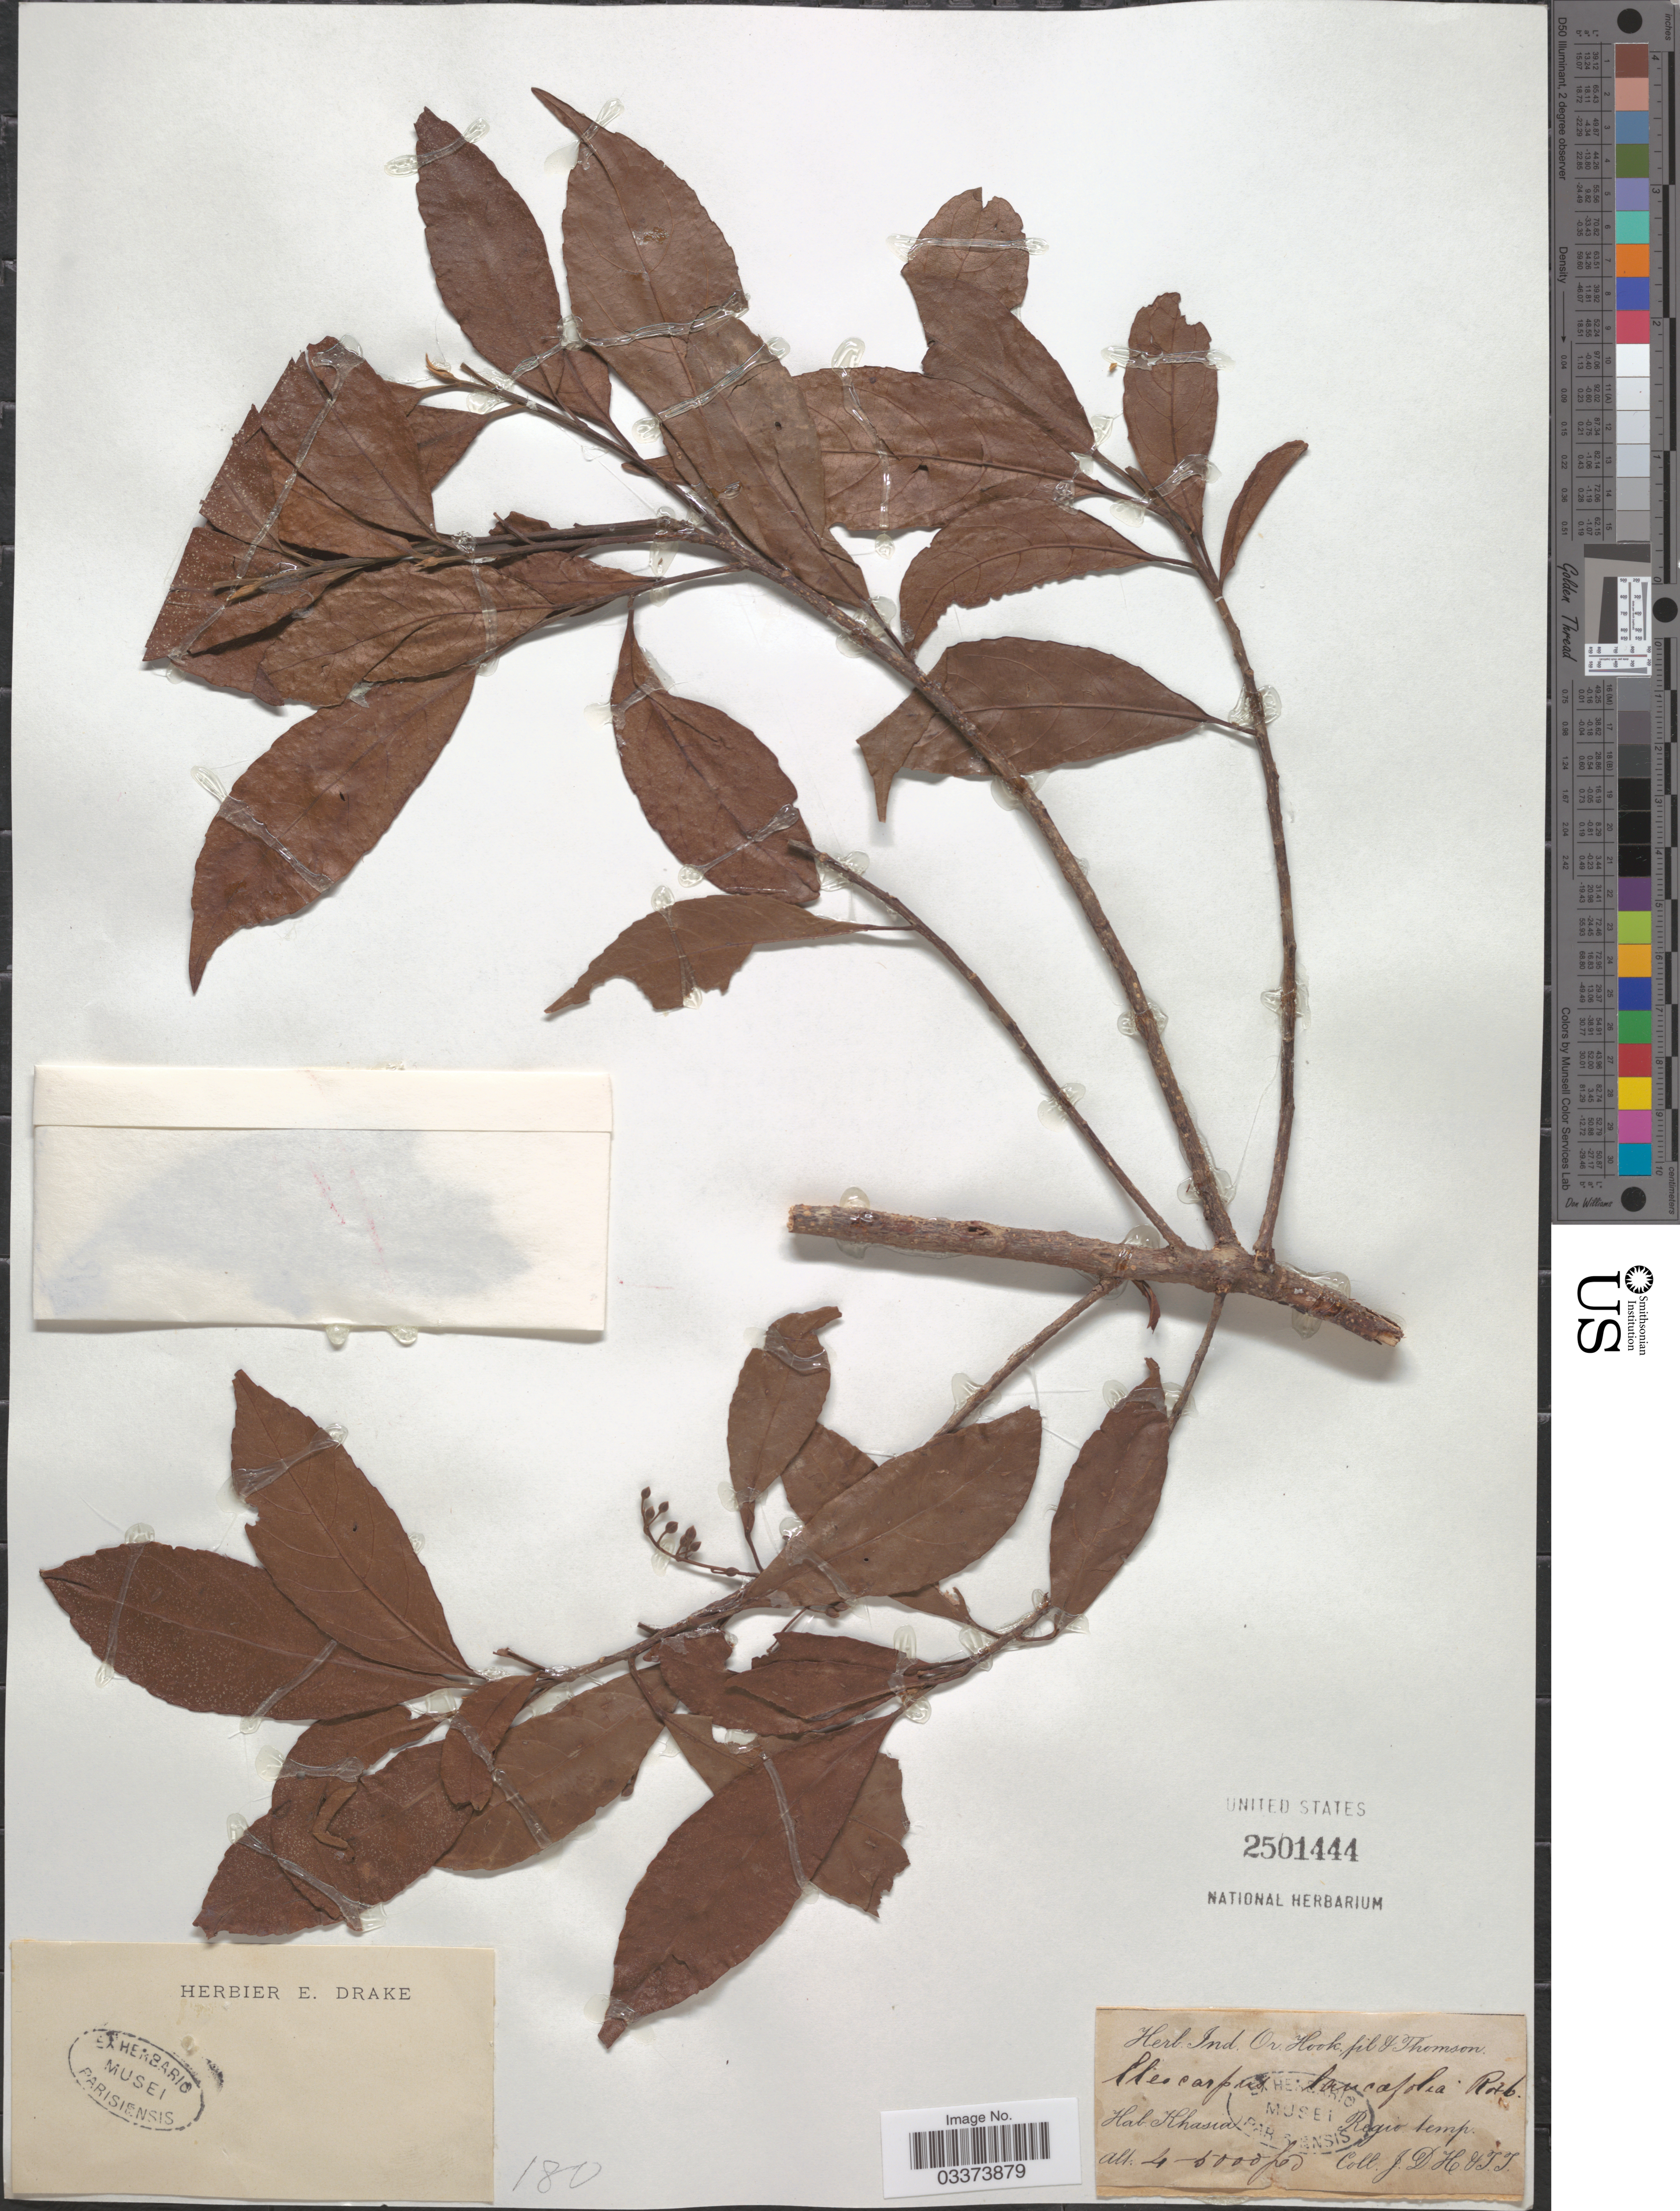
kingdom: Plantae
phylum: Tracheophyta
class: Magnoliopsida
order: Oxalidales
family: Elaeocarpaceae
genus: Elaeocarpus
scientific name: Elaeocarpus lanceifolius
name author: Roxb.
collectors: J. D. Hooker & T. Thomson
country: India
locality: Khasia, Regio. temp.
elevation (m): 1219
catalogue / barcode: US 2501444